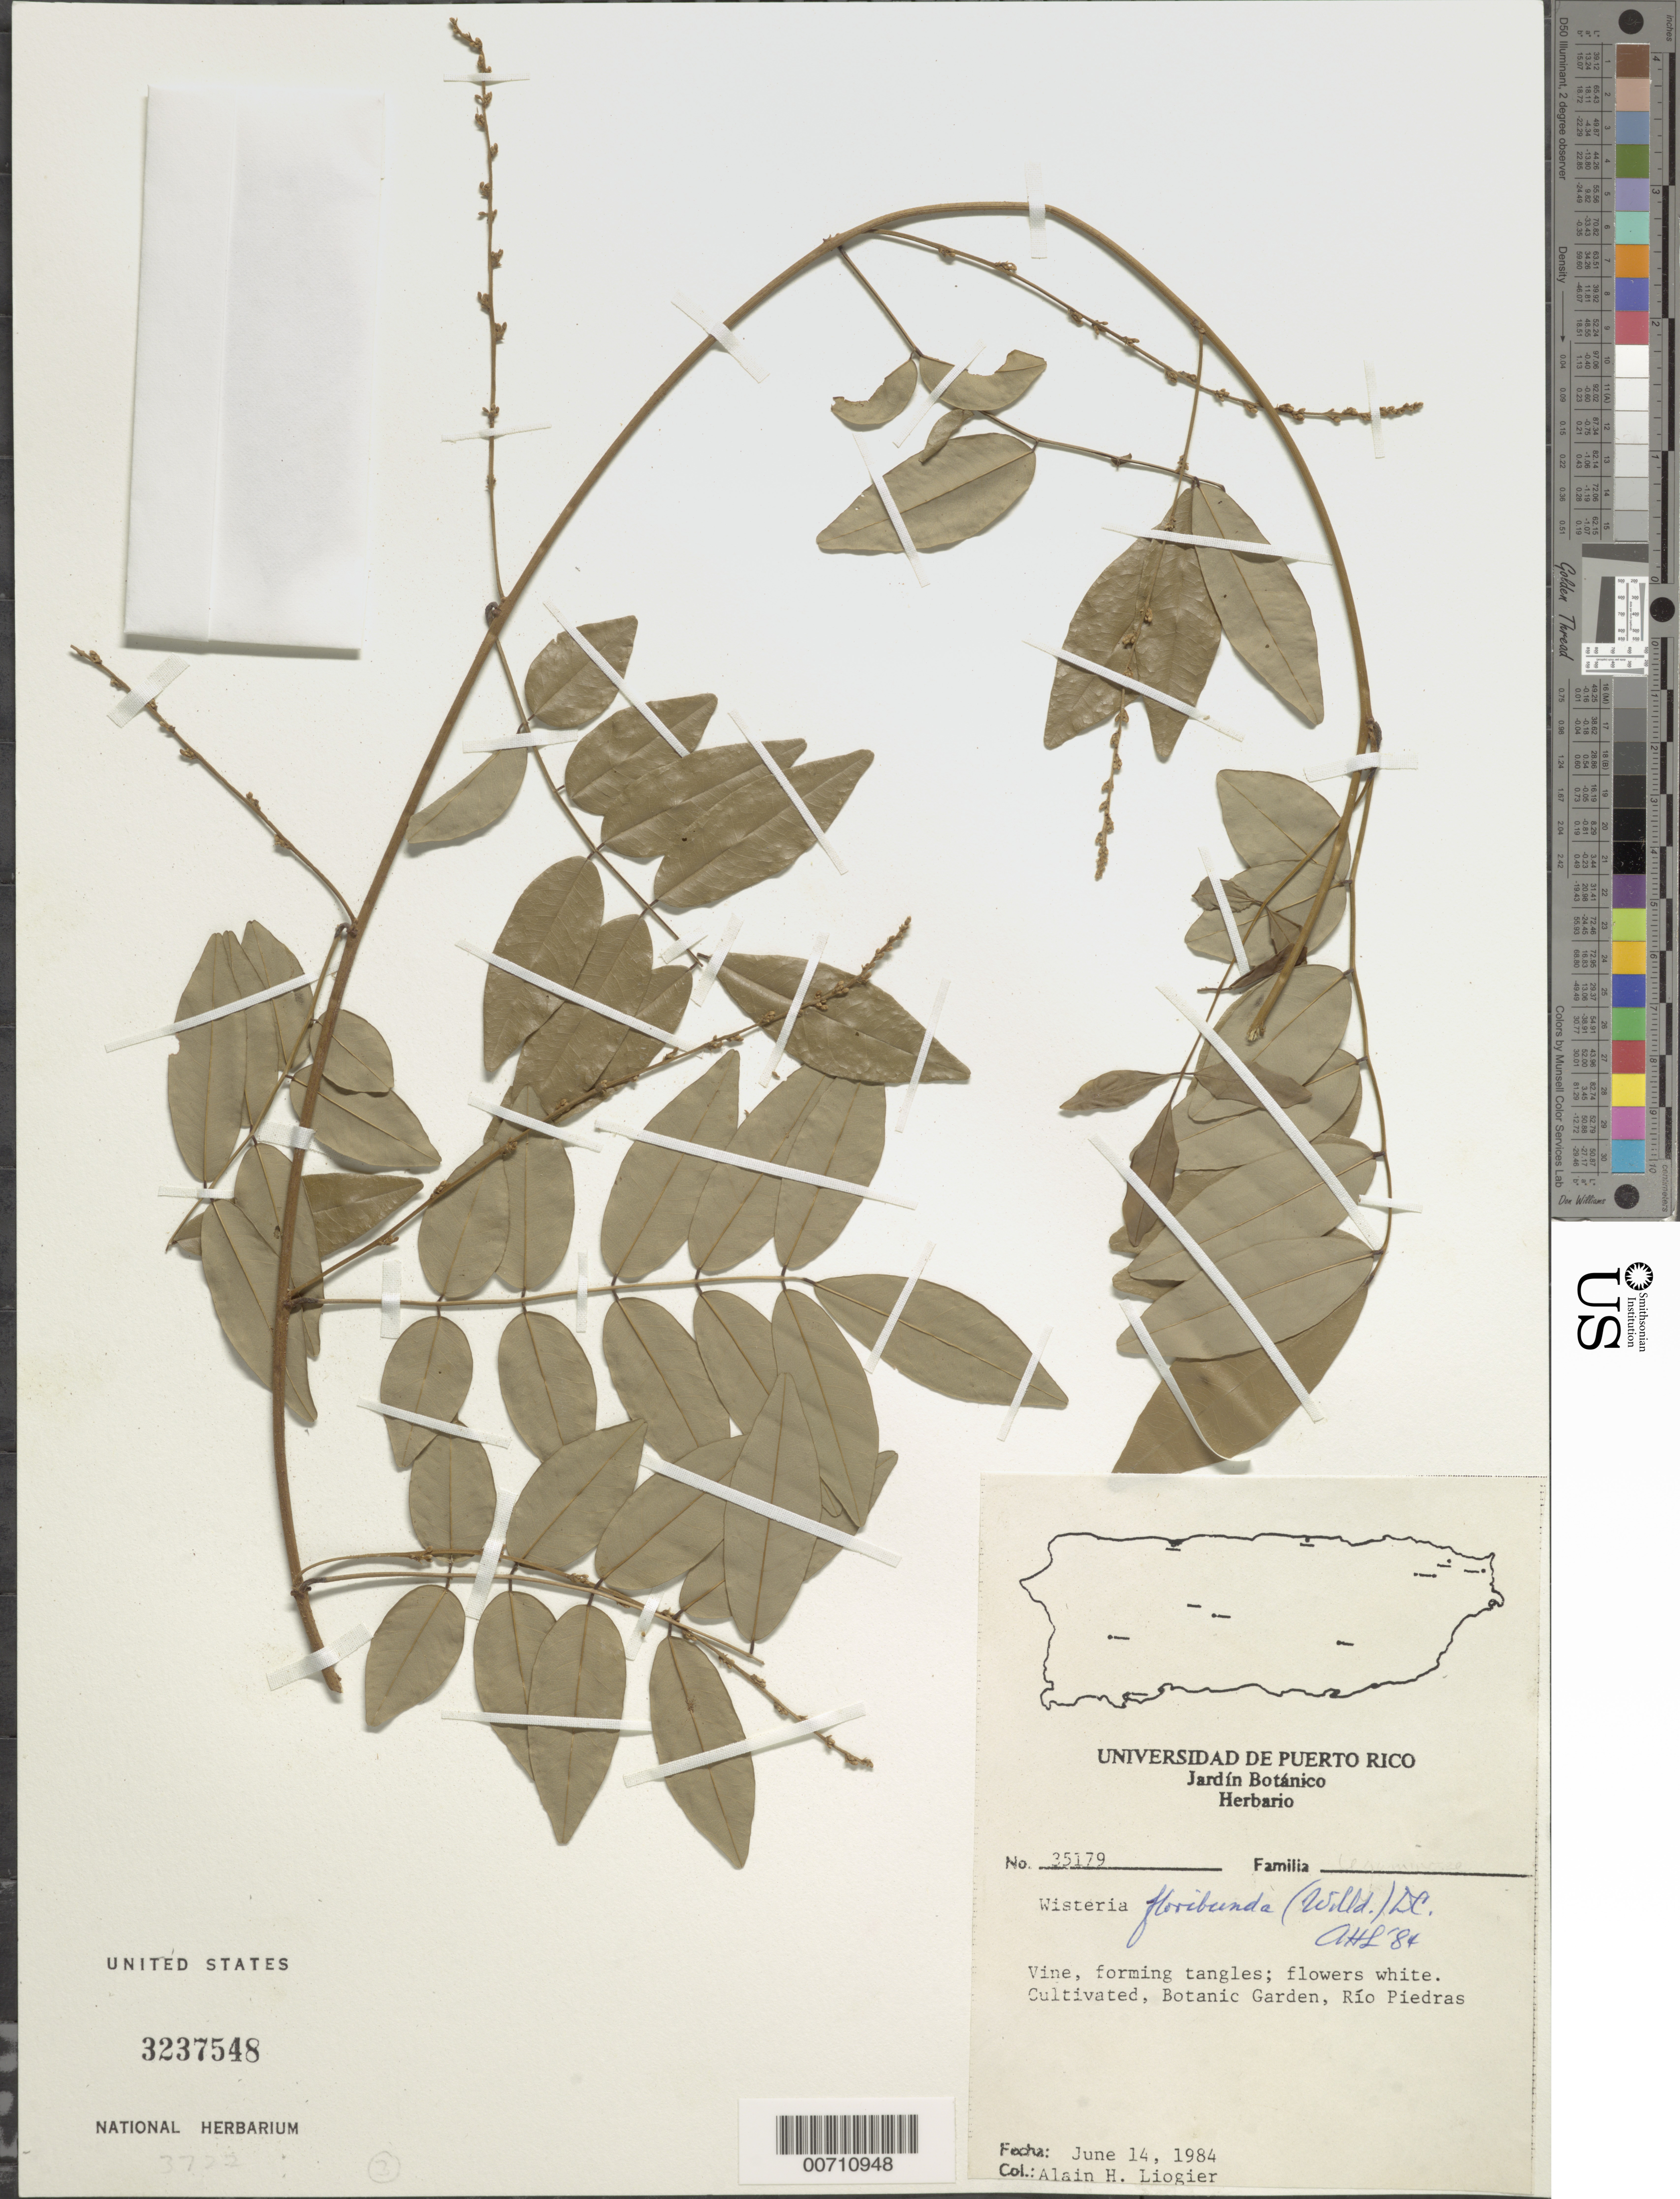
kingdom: Plantae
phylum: Tracheophyta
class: Magnoliopsida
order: Fabales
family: Fabaceae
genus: Wisteria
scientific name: Wisteria sp.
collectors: A. H. Liogier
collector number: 35179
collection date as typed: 14 Jun 1984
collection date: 1984-06-14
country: Puerto Rico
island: Greater Antilles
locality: Botanic Garden, Rio Piedras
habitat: Botanic gardens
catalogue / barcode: US 3237548